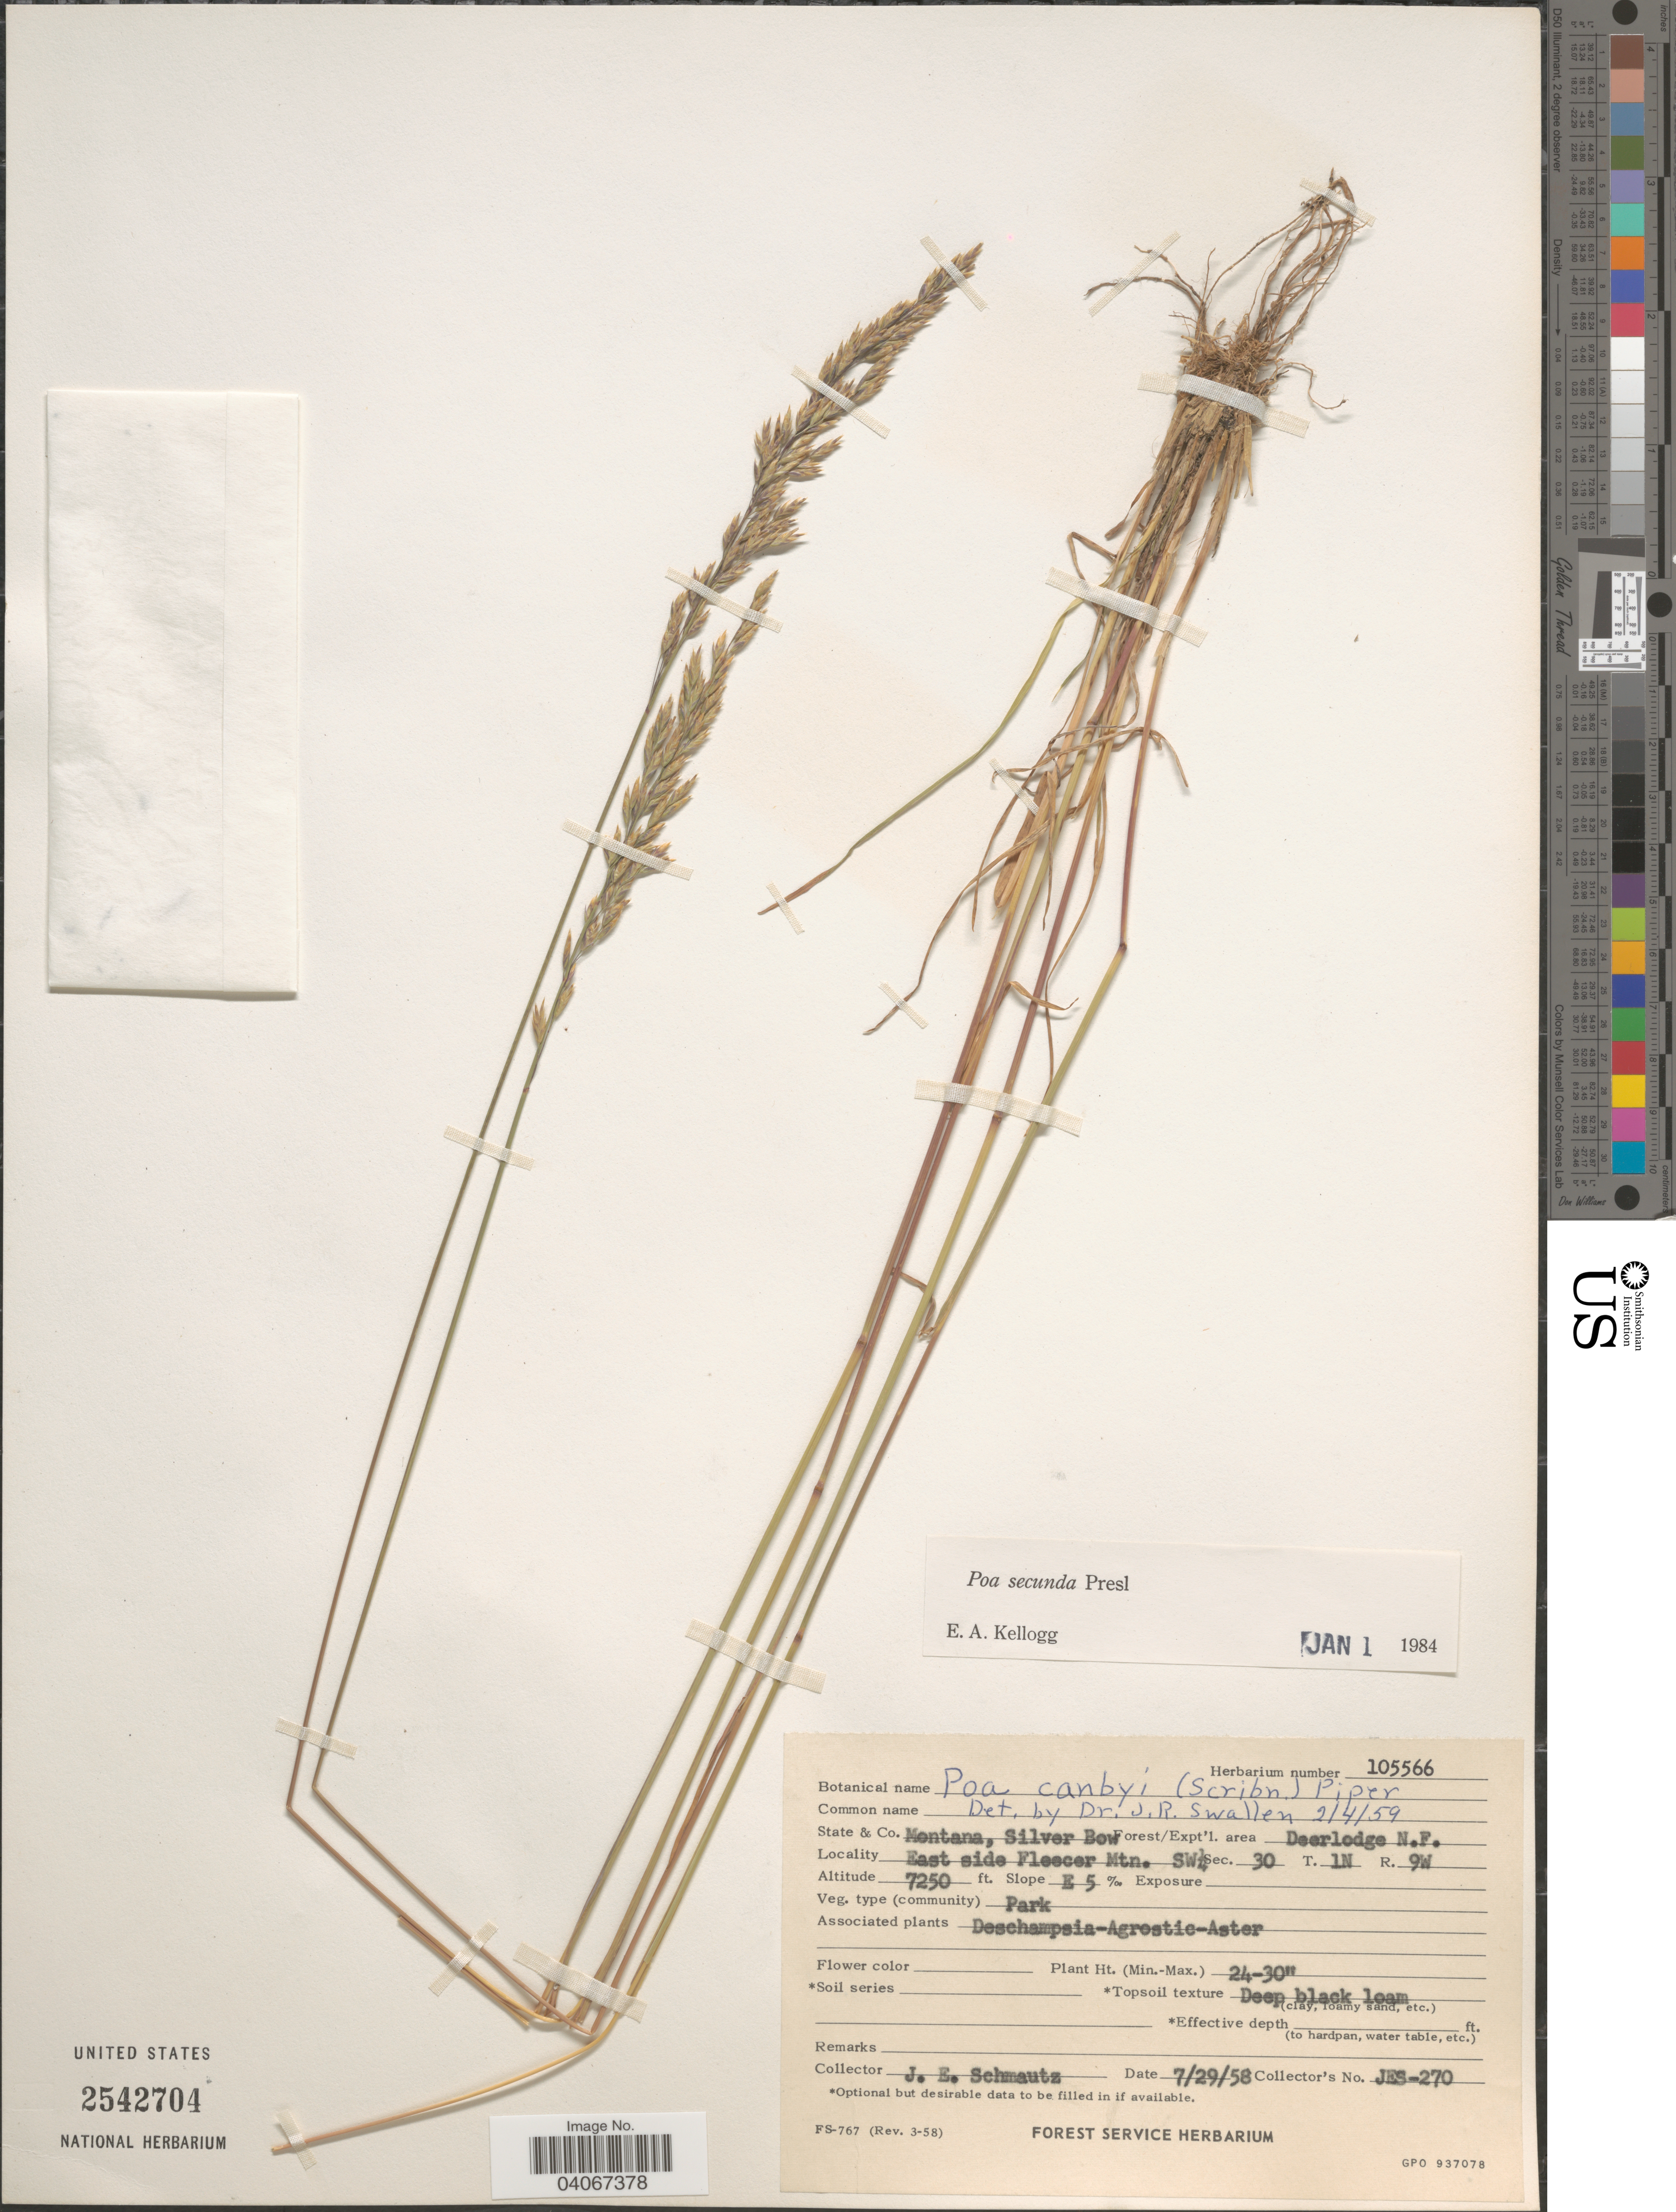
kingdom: Plantae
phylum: Tracheophyta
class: Liliopsida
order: Poales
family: Poaceae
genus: Poa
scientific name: Poa secunda subsp. secunda var. secunda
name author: J. Presl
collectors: J. Schmautz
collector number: JES-270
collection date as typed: Transcribed d/m/y: 29/7/58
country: United States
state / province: Montana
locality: Silver Bow Forest/Expt'l. area Deerlodge N.F. East side Fleecer Mtn. SW¼ Sec. 30 T. 1N, R. 9W.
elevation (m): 2210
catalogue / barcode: US 2542704